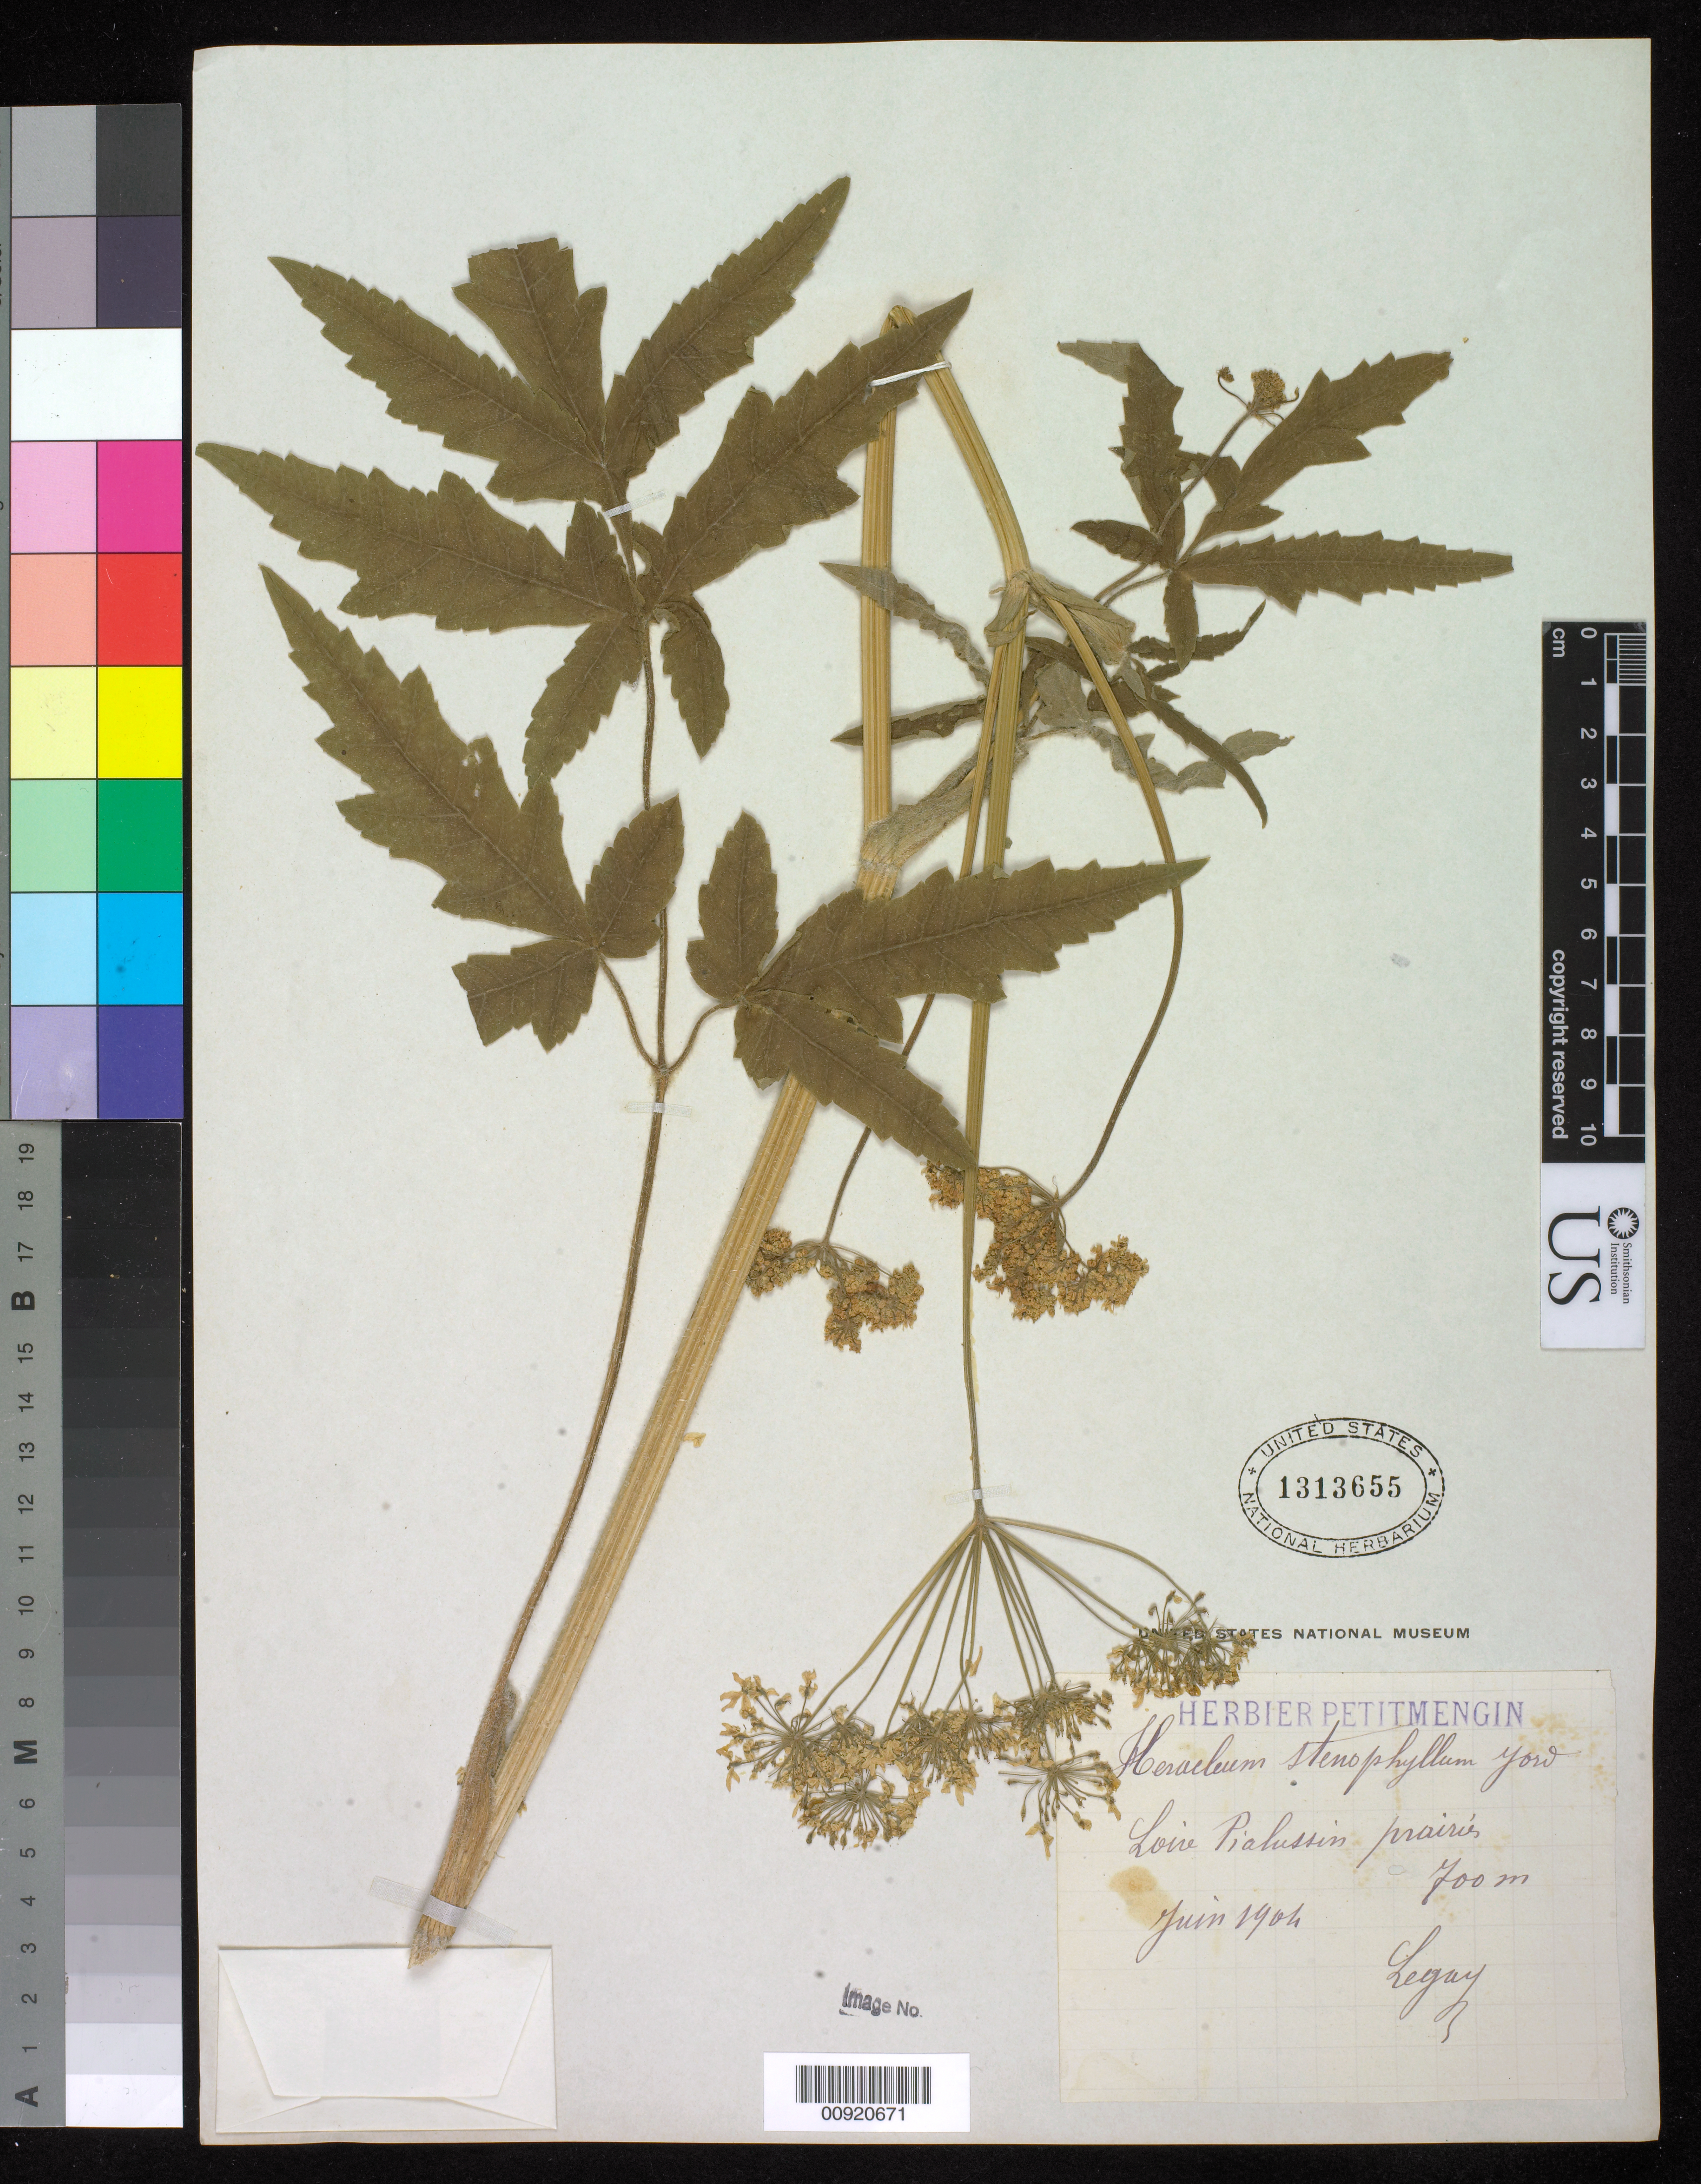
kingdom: Plantae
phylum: Tracheophyta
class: Magnoliopsida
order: Apiales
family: Apiaceae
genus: Heracleum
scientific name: Heracleum sphondylium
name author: L.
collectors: Petitmengion, --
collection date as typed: Jun 1904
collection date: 1904-06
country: France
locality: Loire Pialussin prairier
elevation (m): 700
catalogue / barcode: US 1313655